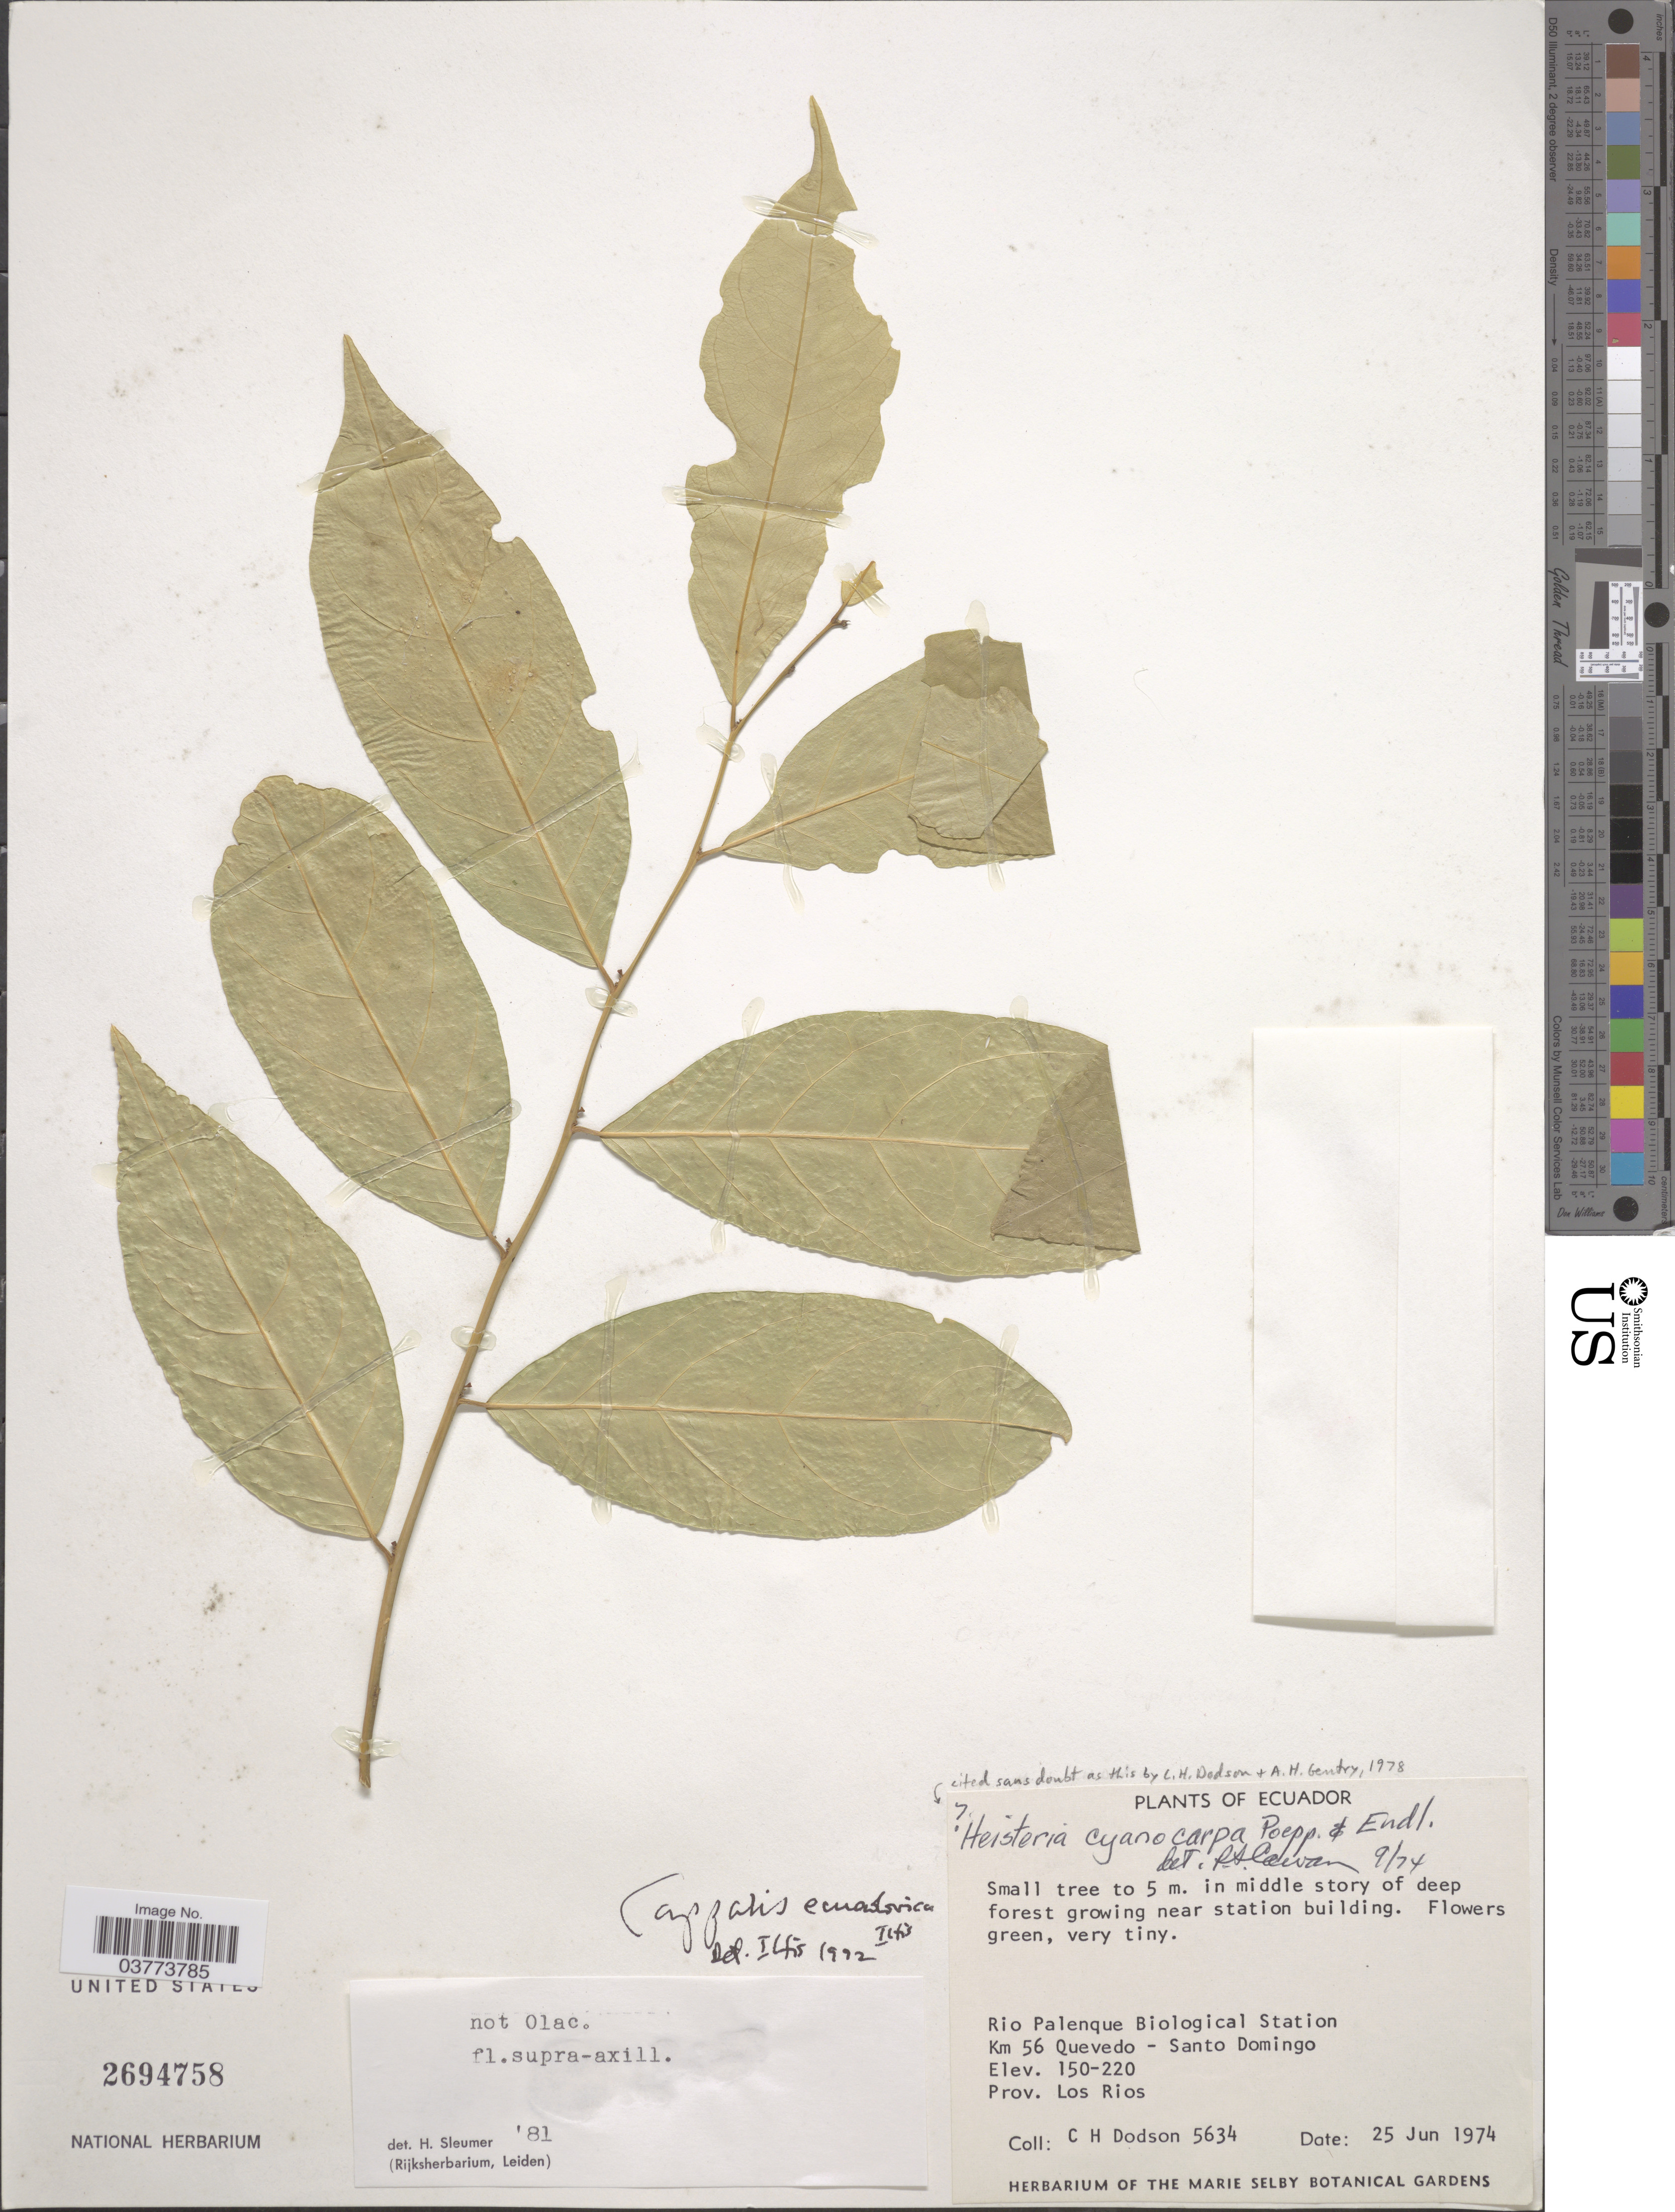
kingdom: Plantae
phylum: Tracheophyta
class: Magnoliopsida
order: Brassicales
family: Capparaceae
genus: Cynophalla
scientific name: Cynophalla ecuadorica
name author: (Iltis) Iltis & Cornejo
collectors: C. H. Dodson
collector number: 5634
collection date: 1974-06-25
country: Ecuador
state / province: Los Ríos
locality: Rio Palenque Biological Station. Km 56 Quevedo - Santo Domingo.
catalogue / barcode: US 2694758